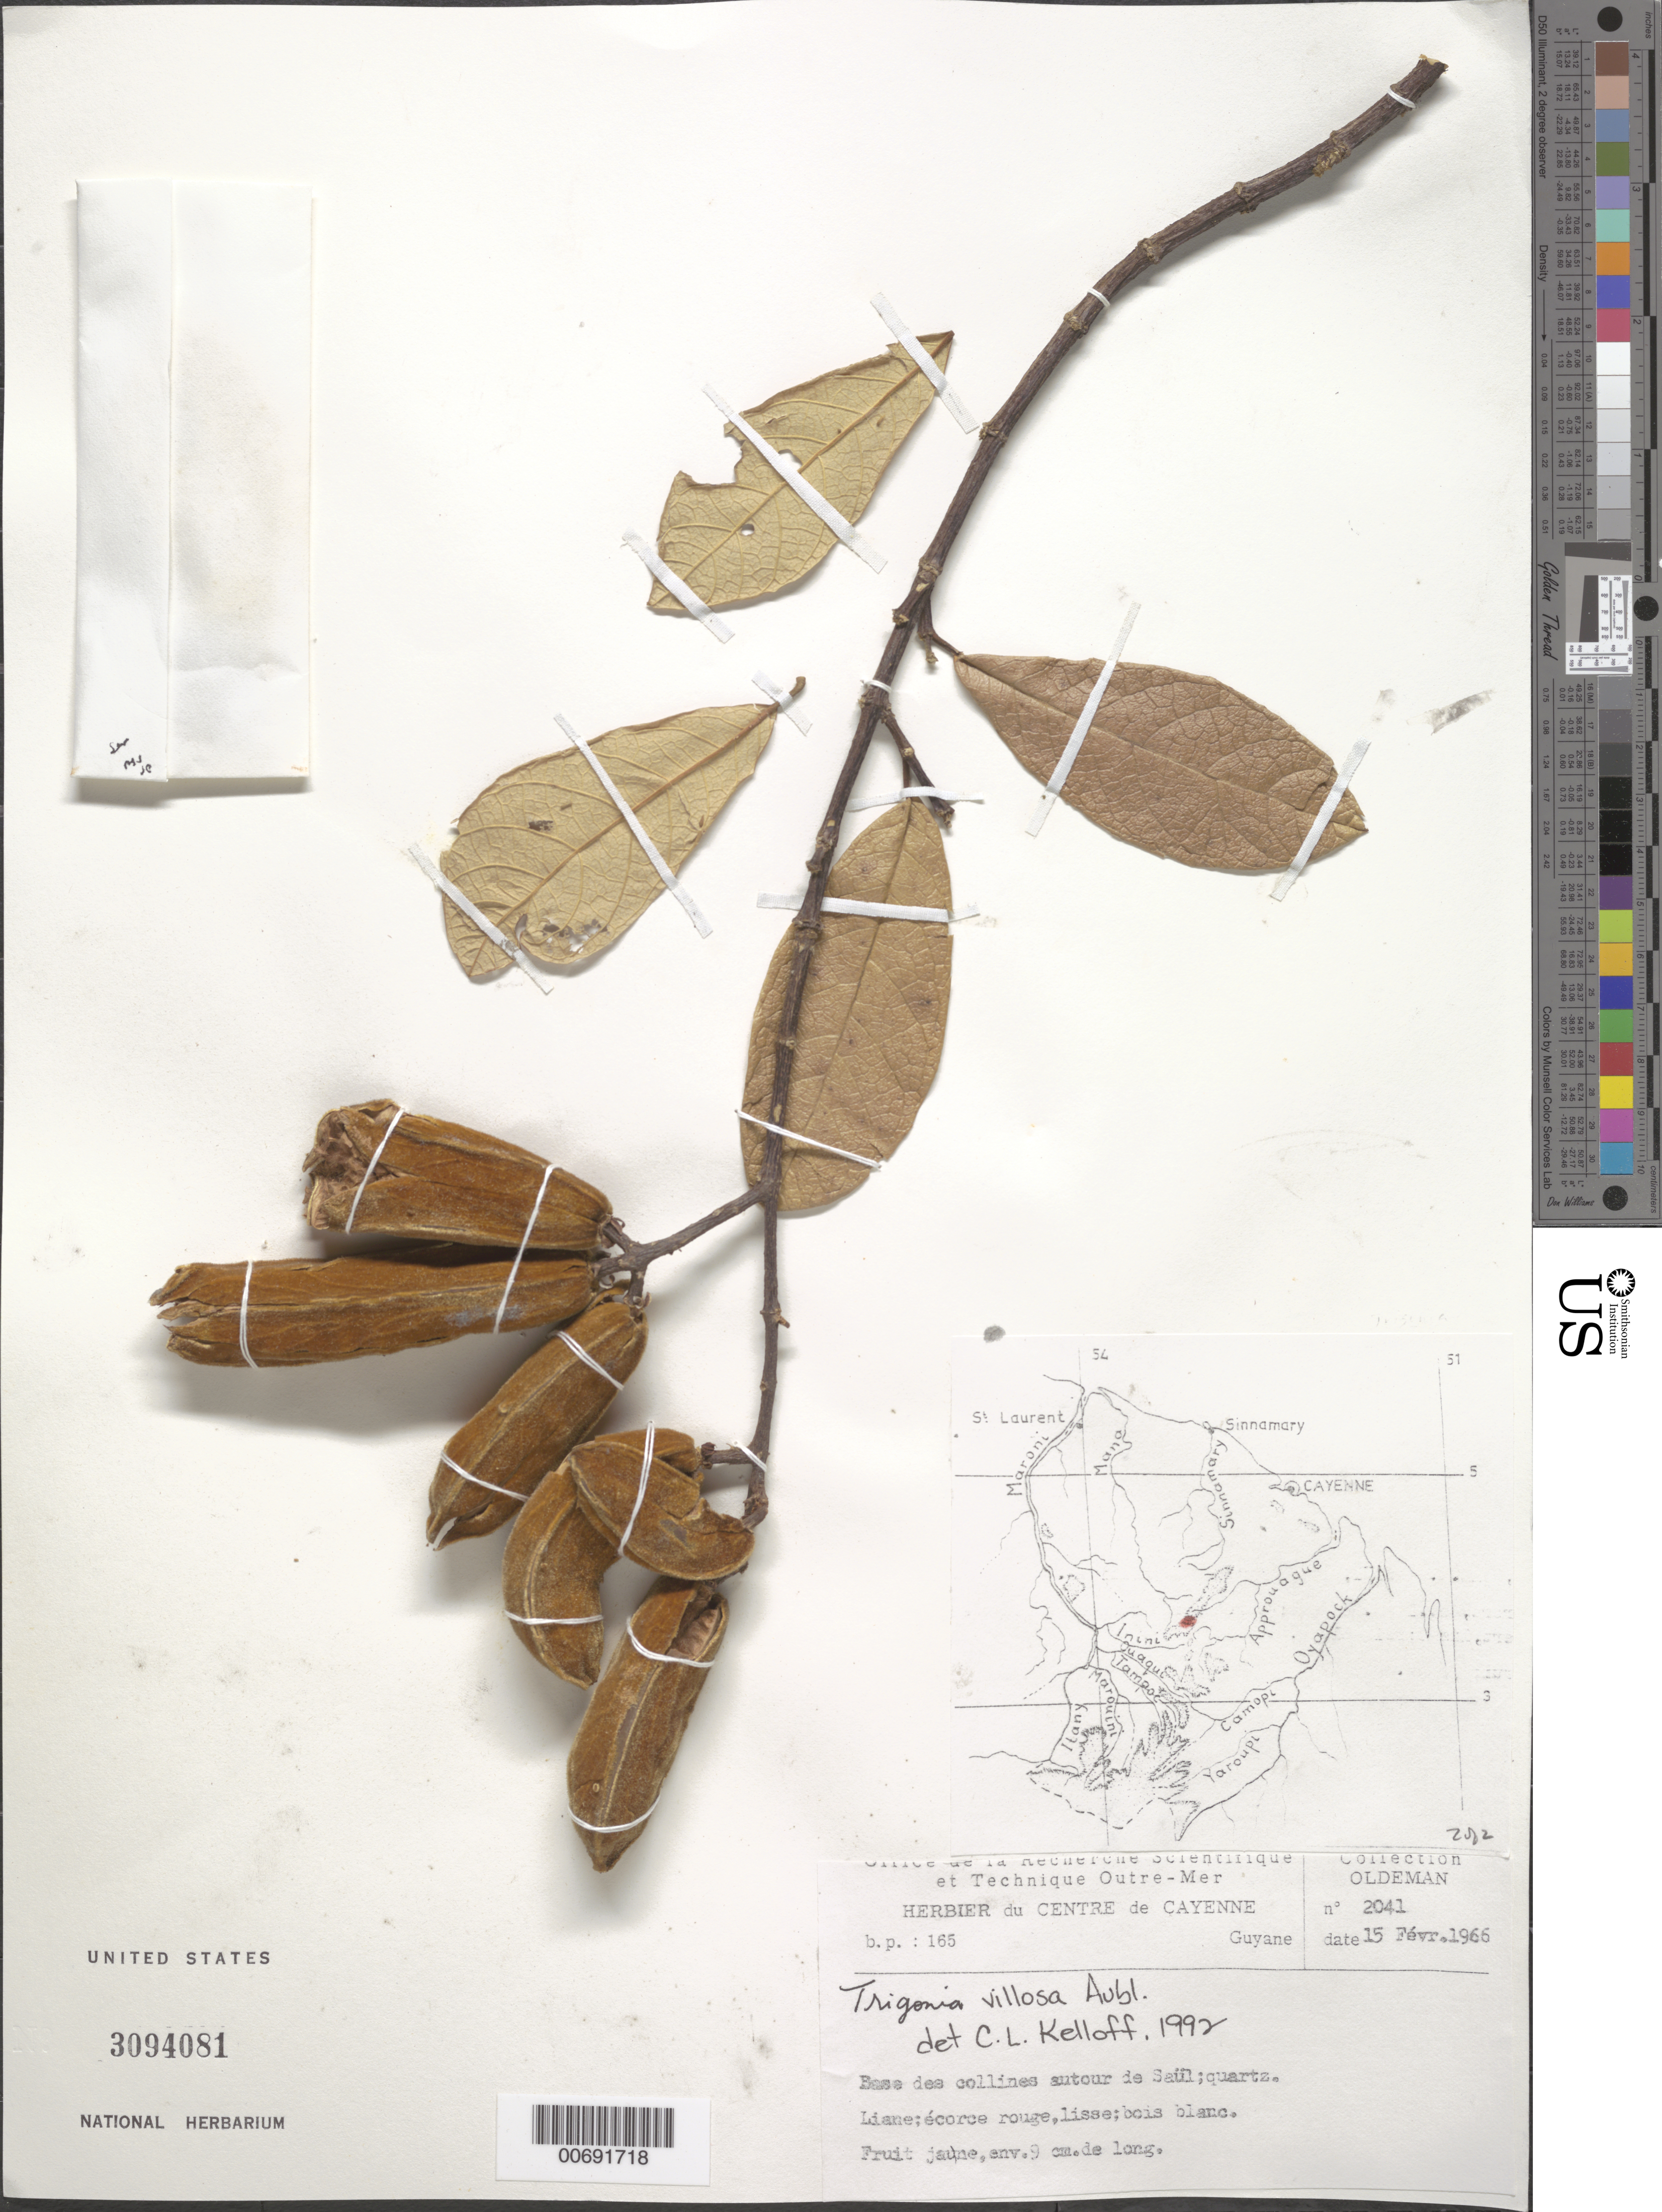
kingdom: Plantae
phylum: Tracheophyta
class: Magnoliopsida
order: Malpighiales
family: Trigoniaceae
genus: Trigonia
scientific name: Trigonia villosa var. villosa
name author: Aubl.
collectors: -- Oldeman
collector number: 2041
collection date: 1966-02-15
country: French Guiana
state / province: Cayenne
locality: Base des collines autour de Saül.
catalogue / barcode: US 3094081